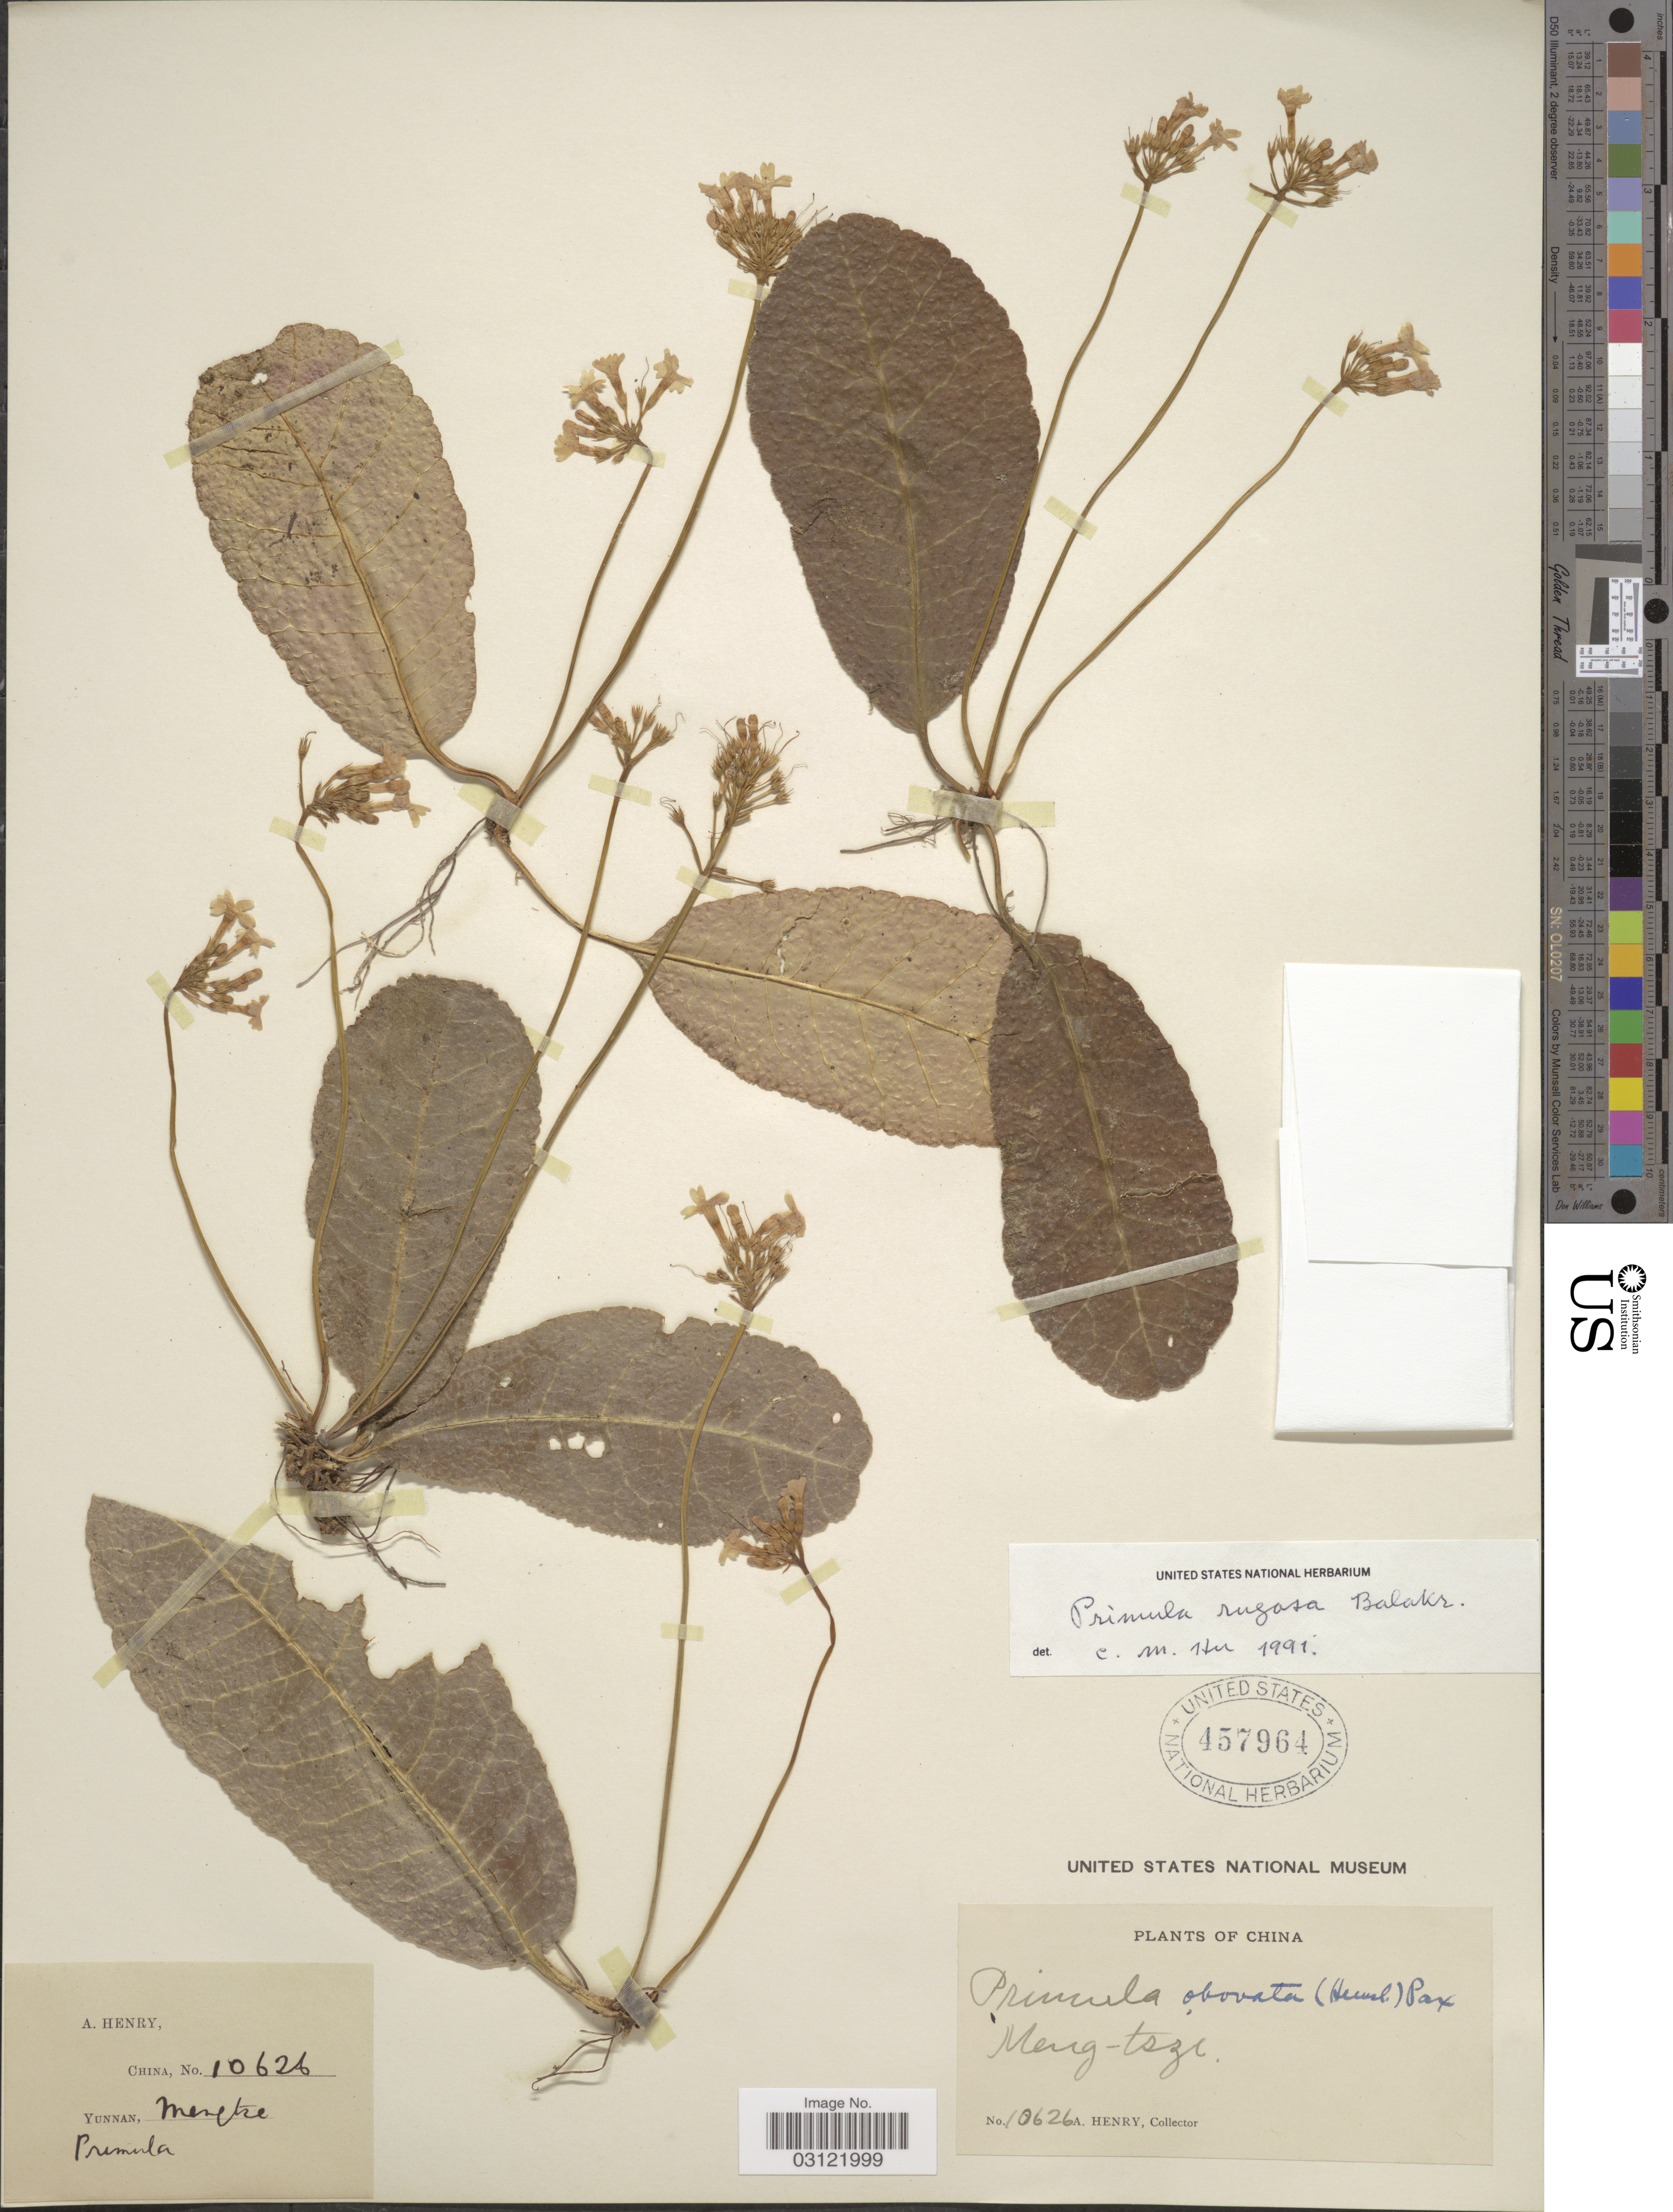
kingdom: Plantae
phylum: Tracheophyta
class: Magnoliopsida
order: Ericales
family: Primulaceae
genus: Primula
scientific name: Primula rugosa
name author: N. P. Balakr.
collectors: A. Henry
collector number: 10626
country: China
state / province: Yunnan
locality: Meng-tsze.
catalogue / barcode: US 457964